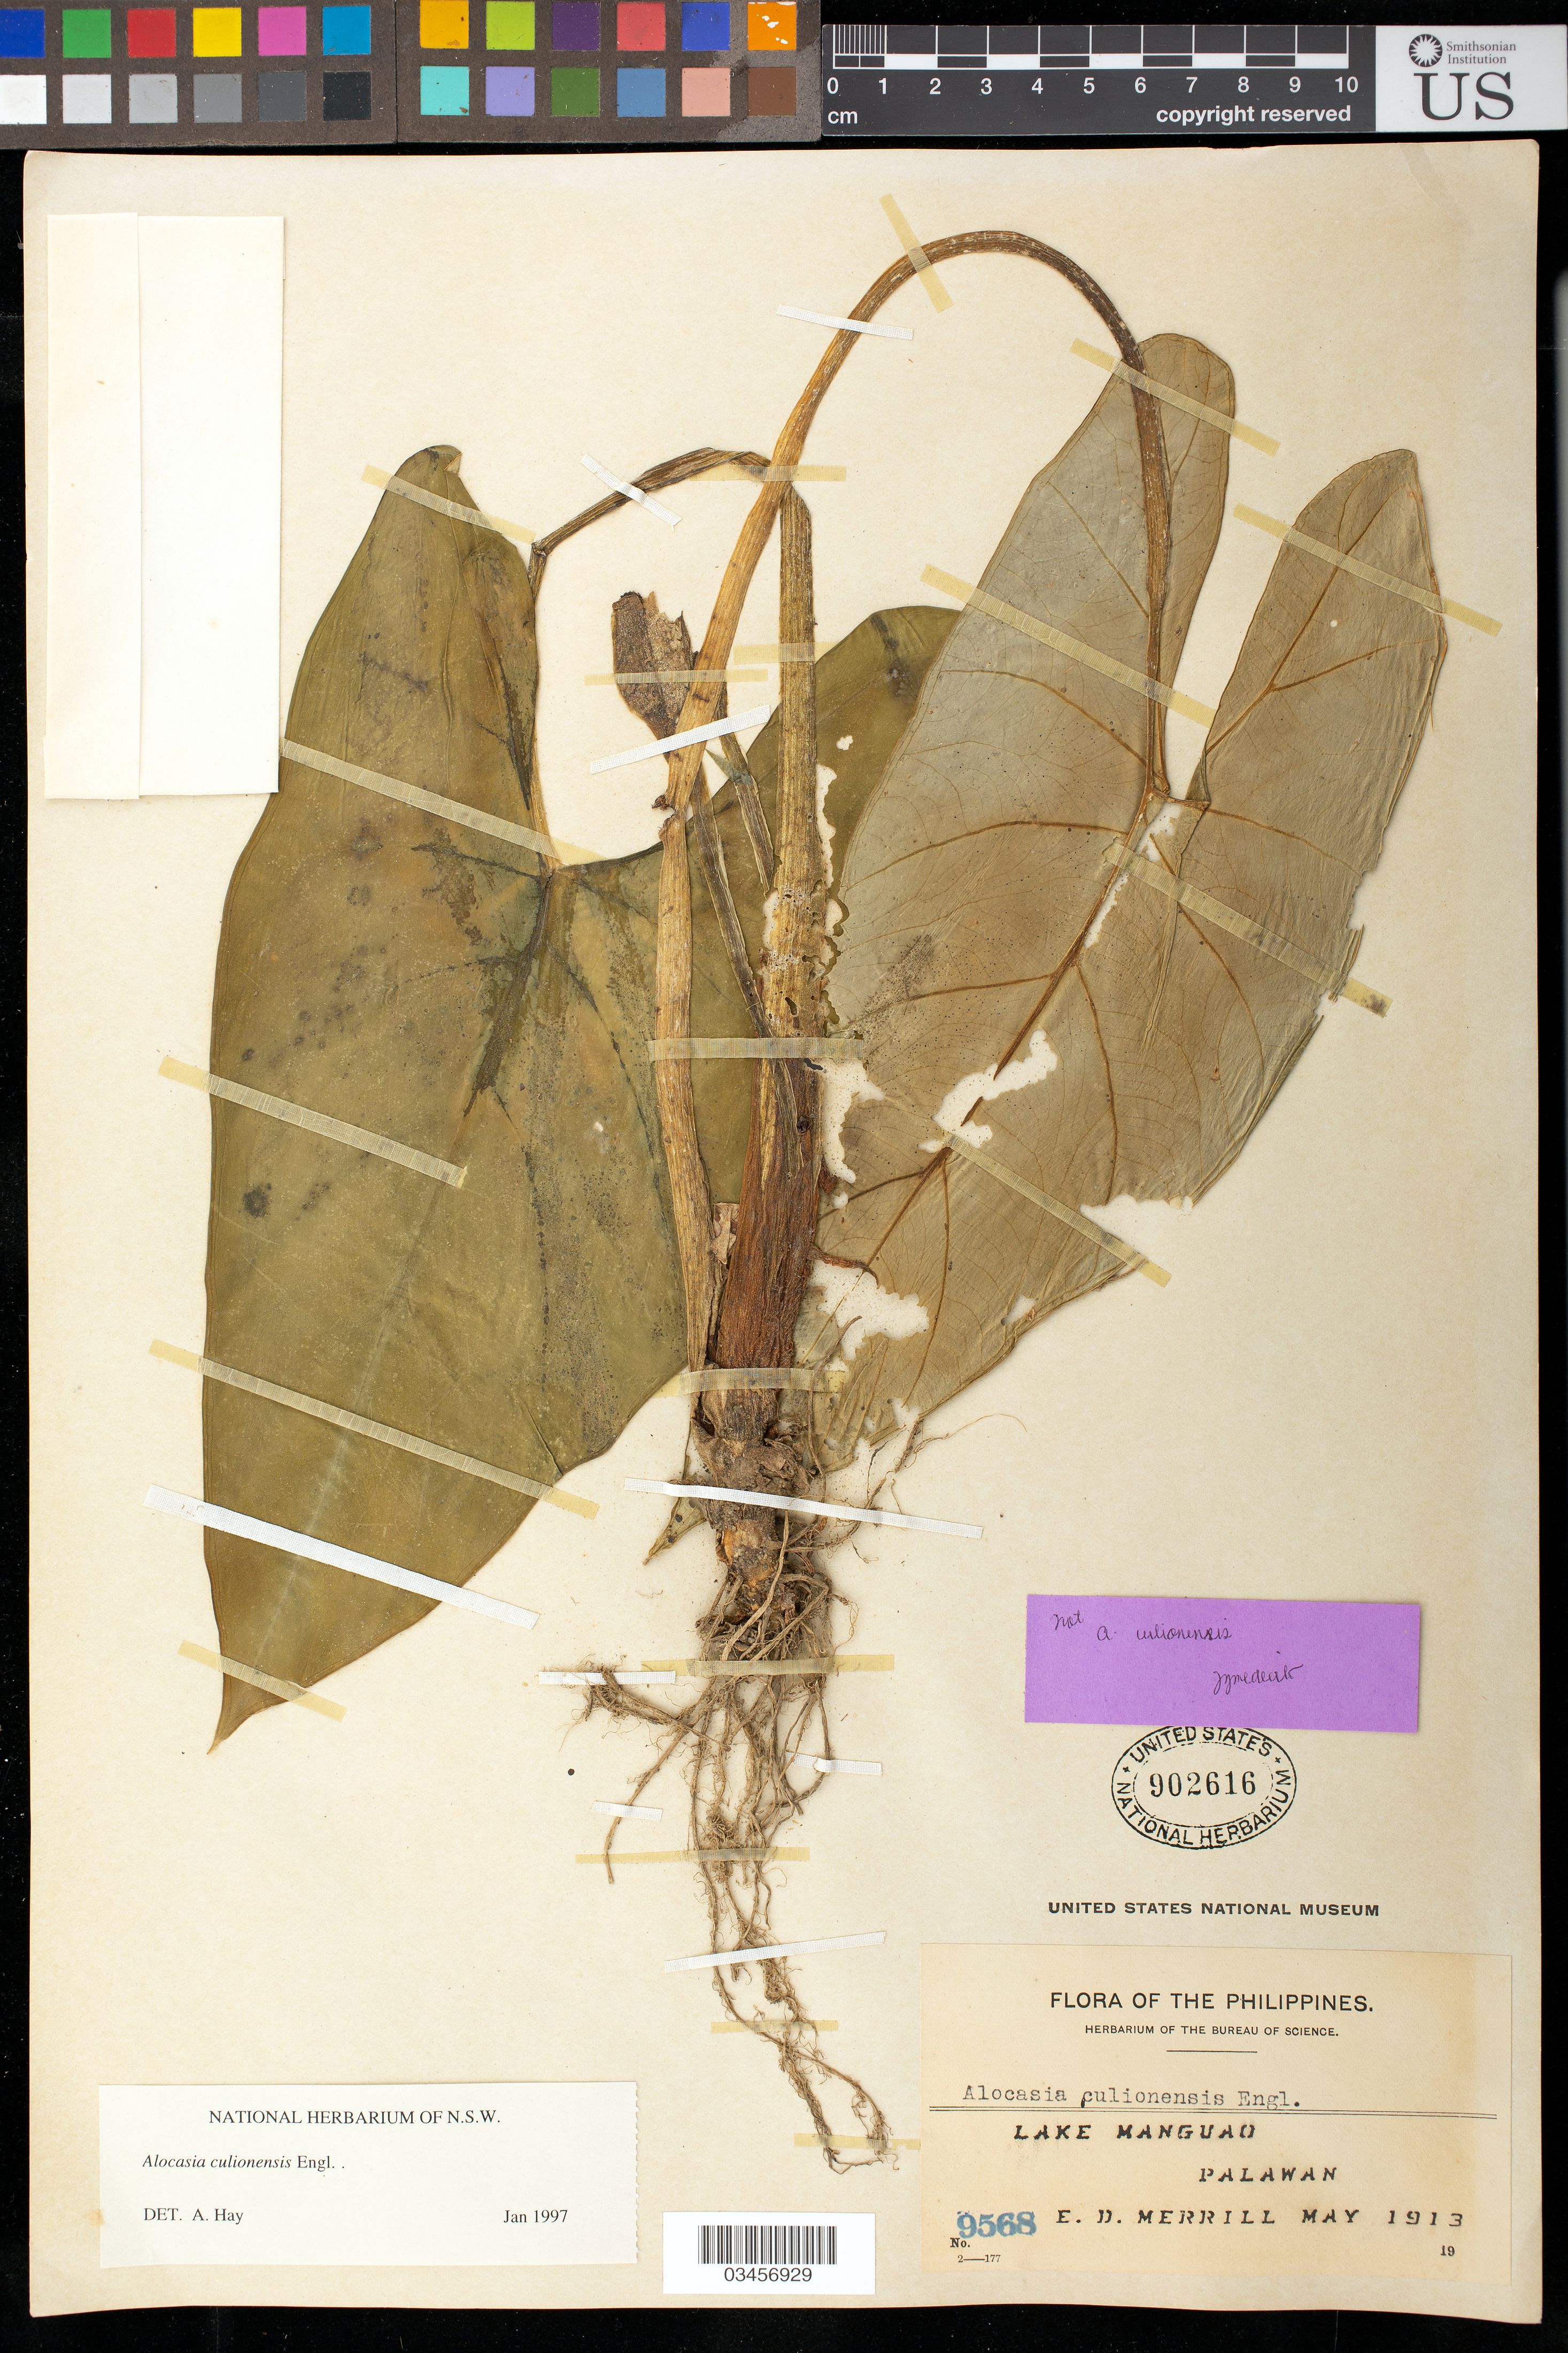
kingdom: Plantae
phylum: Tracheophyta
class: Liliopsida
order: Alismatales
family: Araceae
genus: Alocasia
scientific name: Alocasia culionensis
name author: Engl.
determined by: Hay, A.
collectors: E. D. Merrill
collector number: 9568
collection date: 1913-05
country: Philippines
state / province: Mimaropa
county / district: Palawan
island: Palawan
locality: Lake Manguao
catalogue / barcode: US 902616